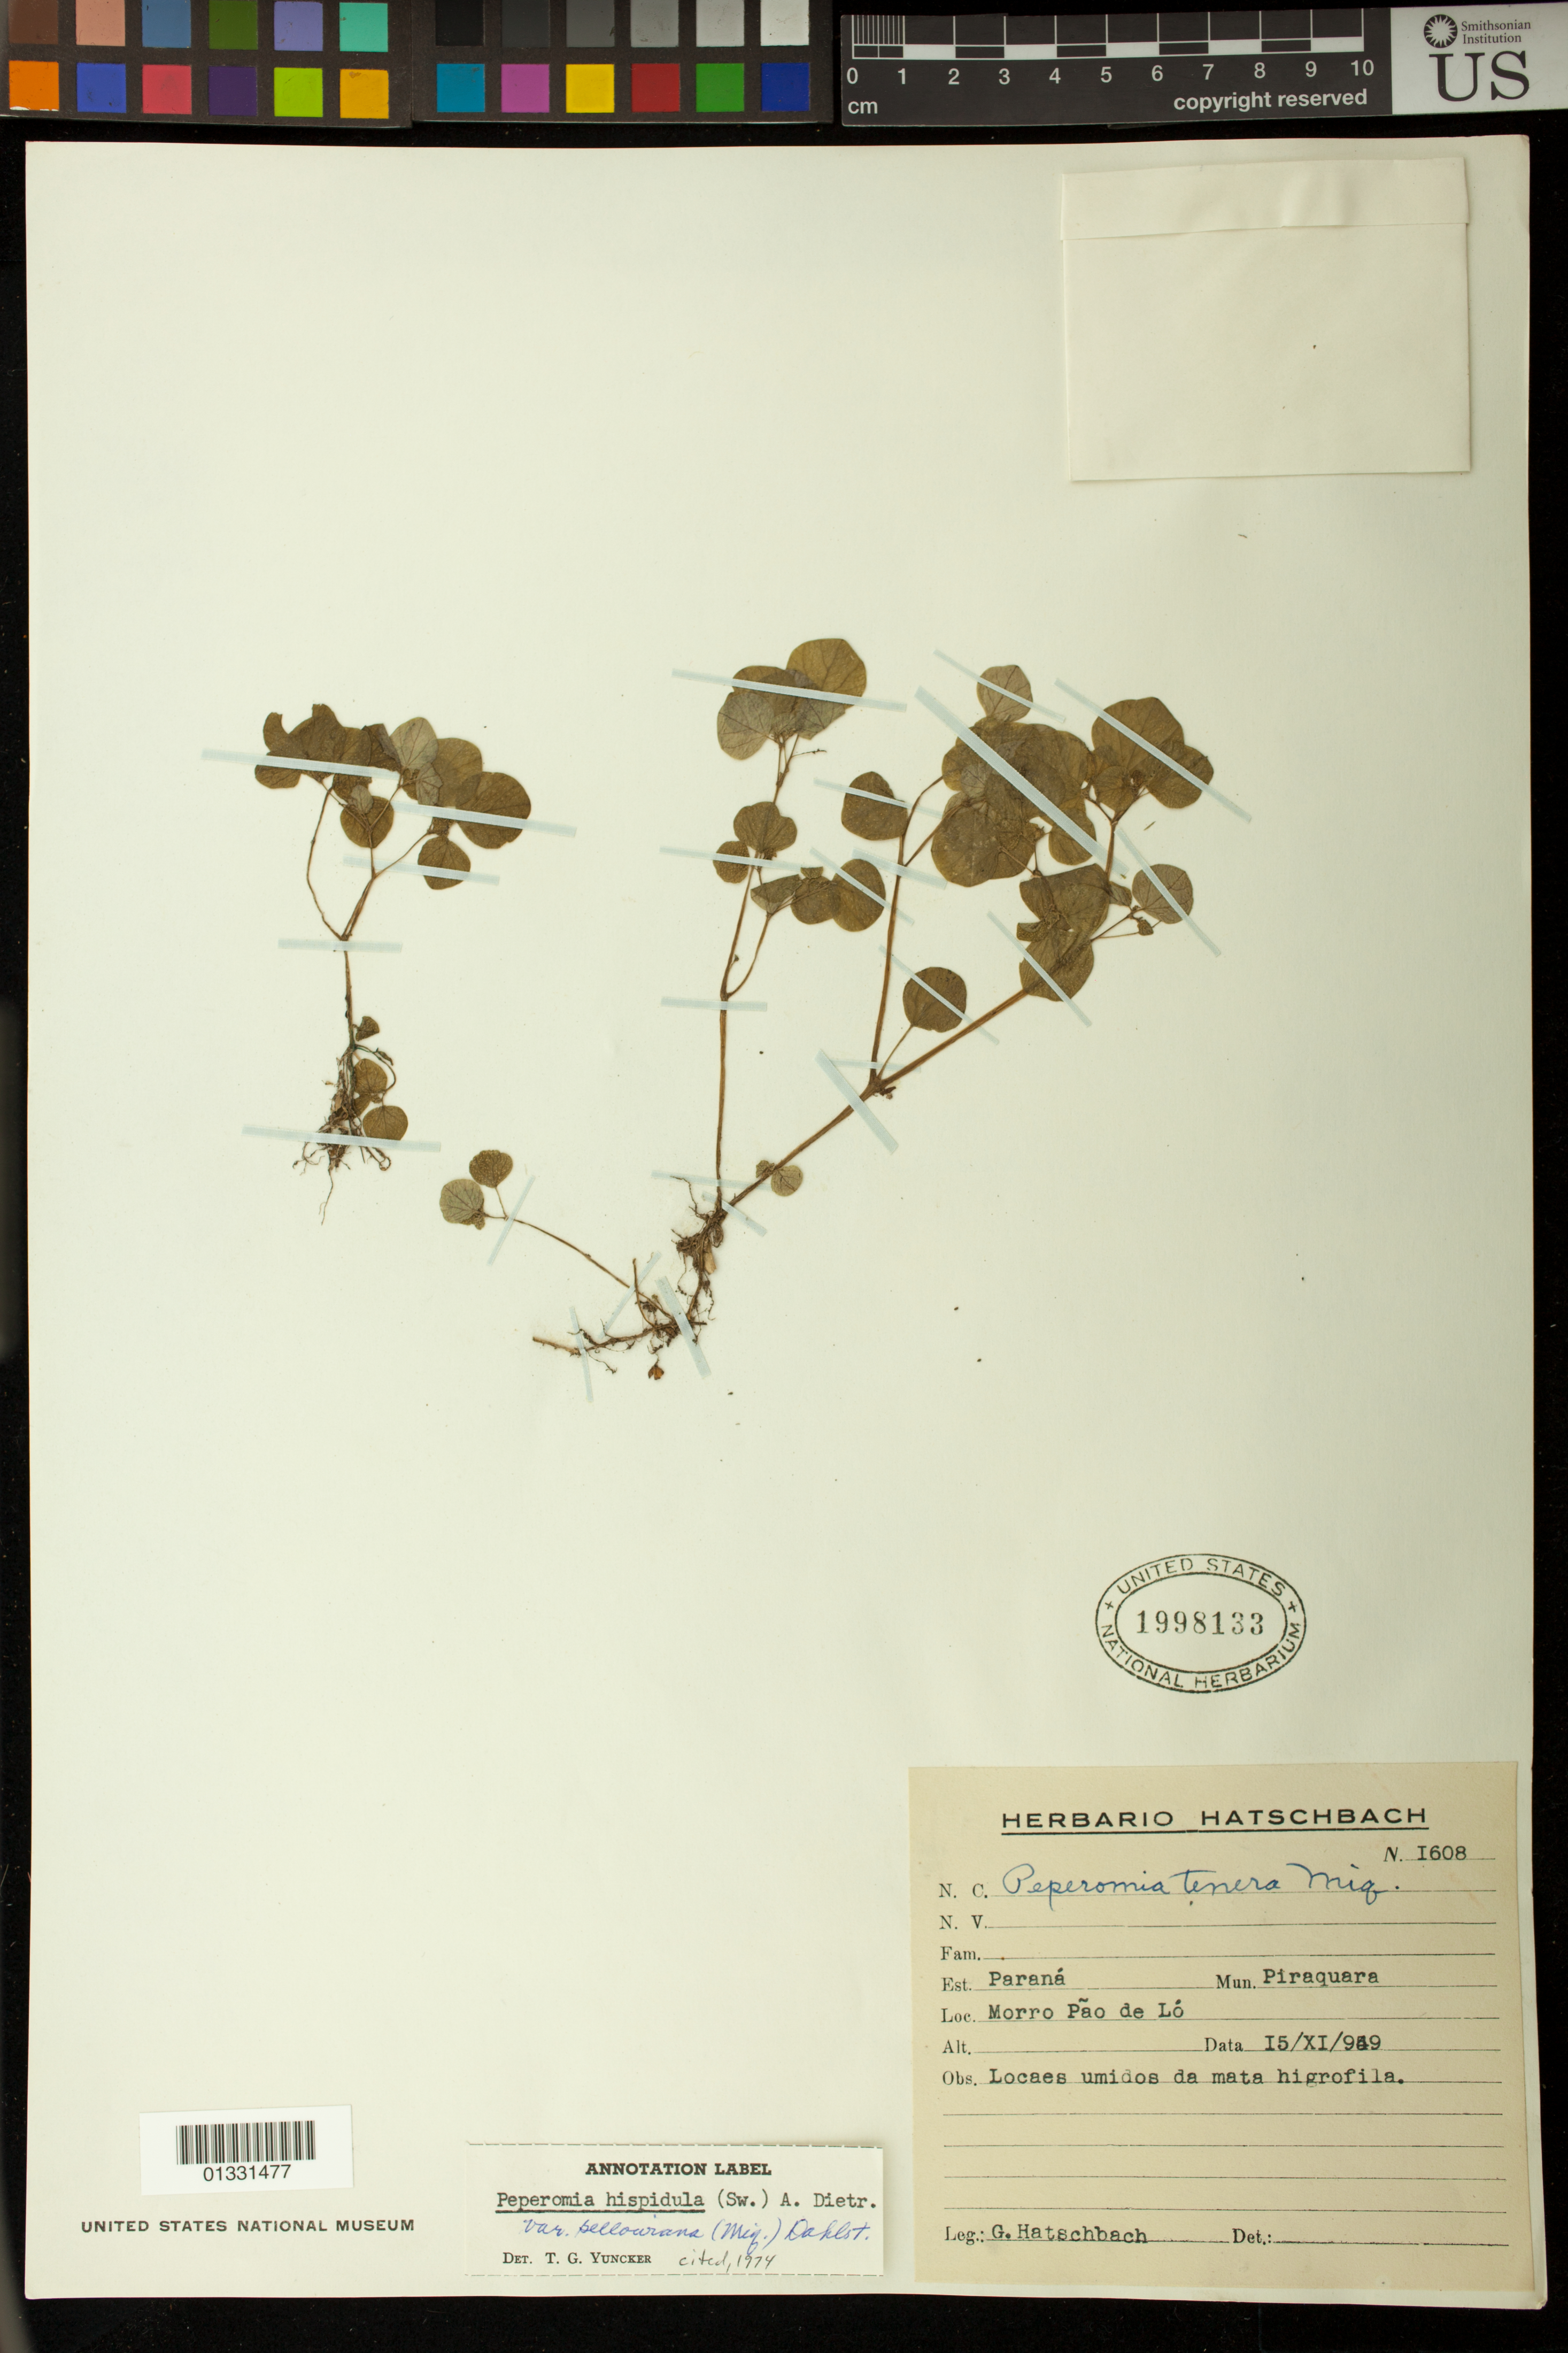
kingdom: Plantae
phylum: Tracheophyta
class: Magnoliopsida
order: Piperales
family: Piperaceae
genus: Peperomia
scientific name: Peperomia hispidula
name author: (Sw.) A. Dietr.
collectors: G. Hatschbach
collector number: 1608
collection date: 1949-11-15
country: Brazil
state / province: Paraná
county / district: Piraquara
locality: Morro Pão de Ló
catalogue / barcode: US 1998133